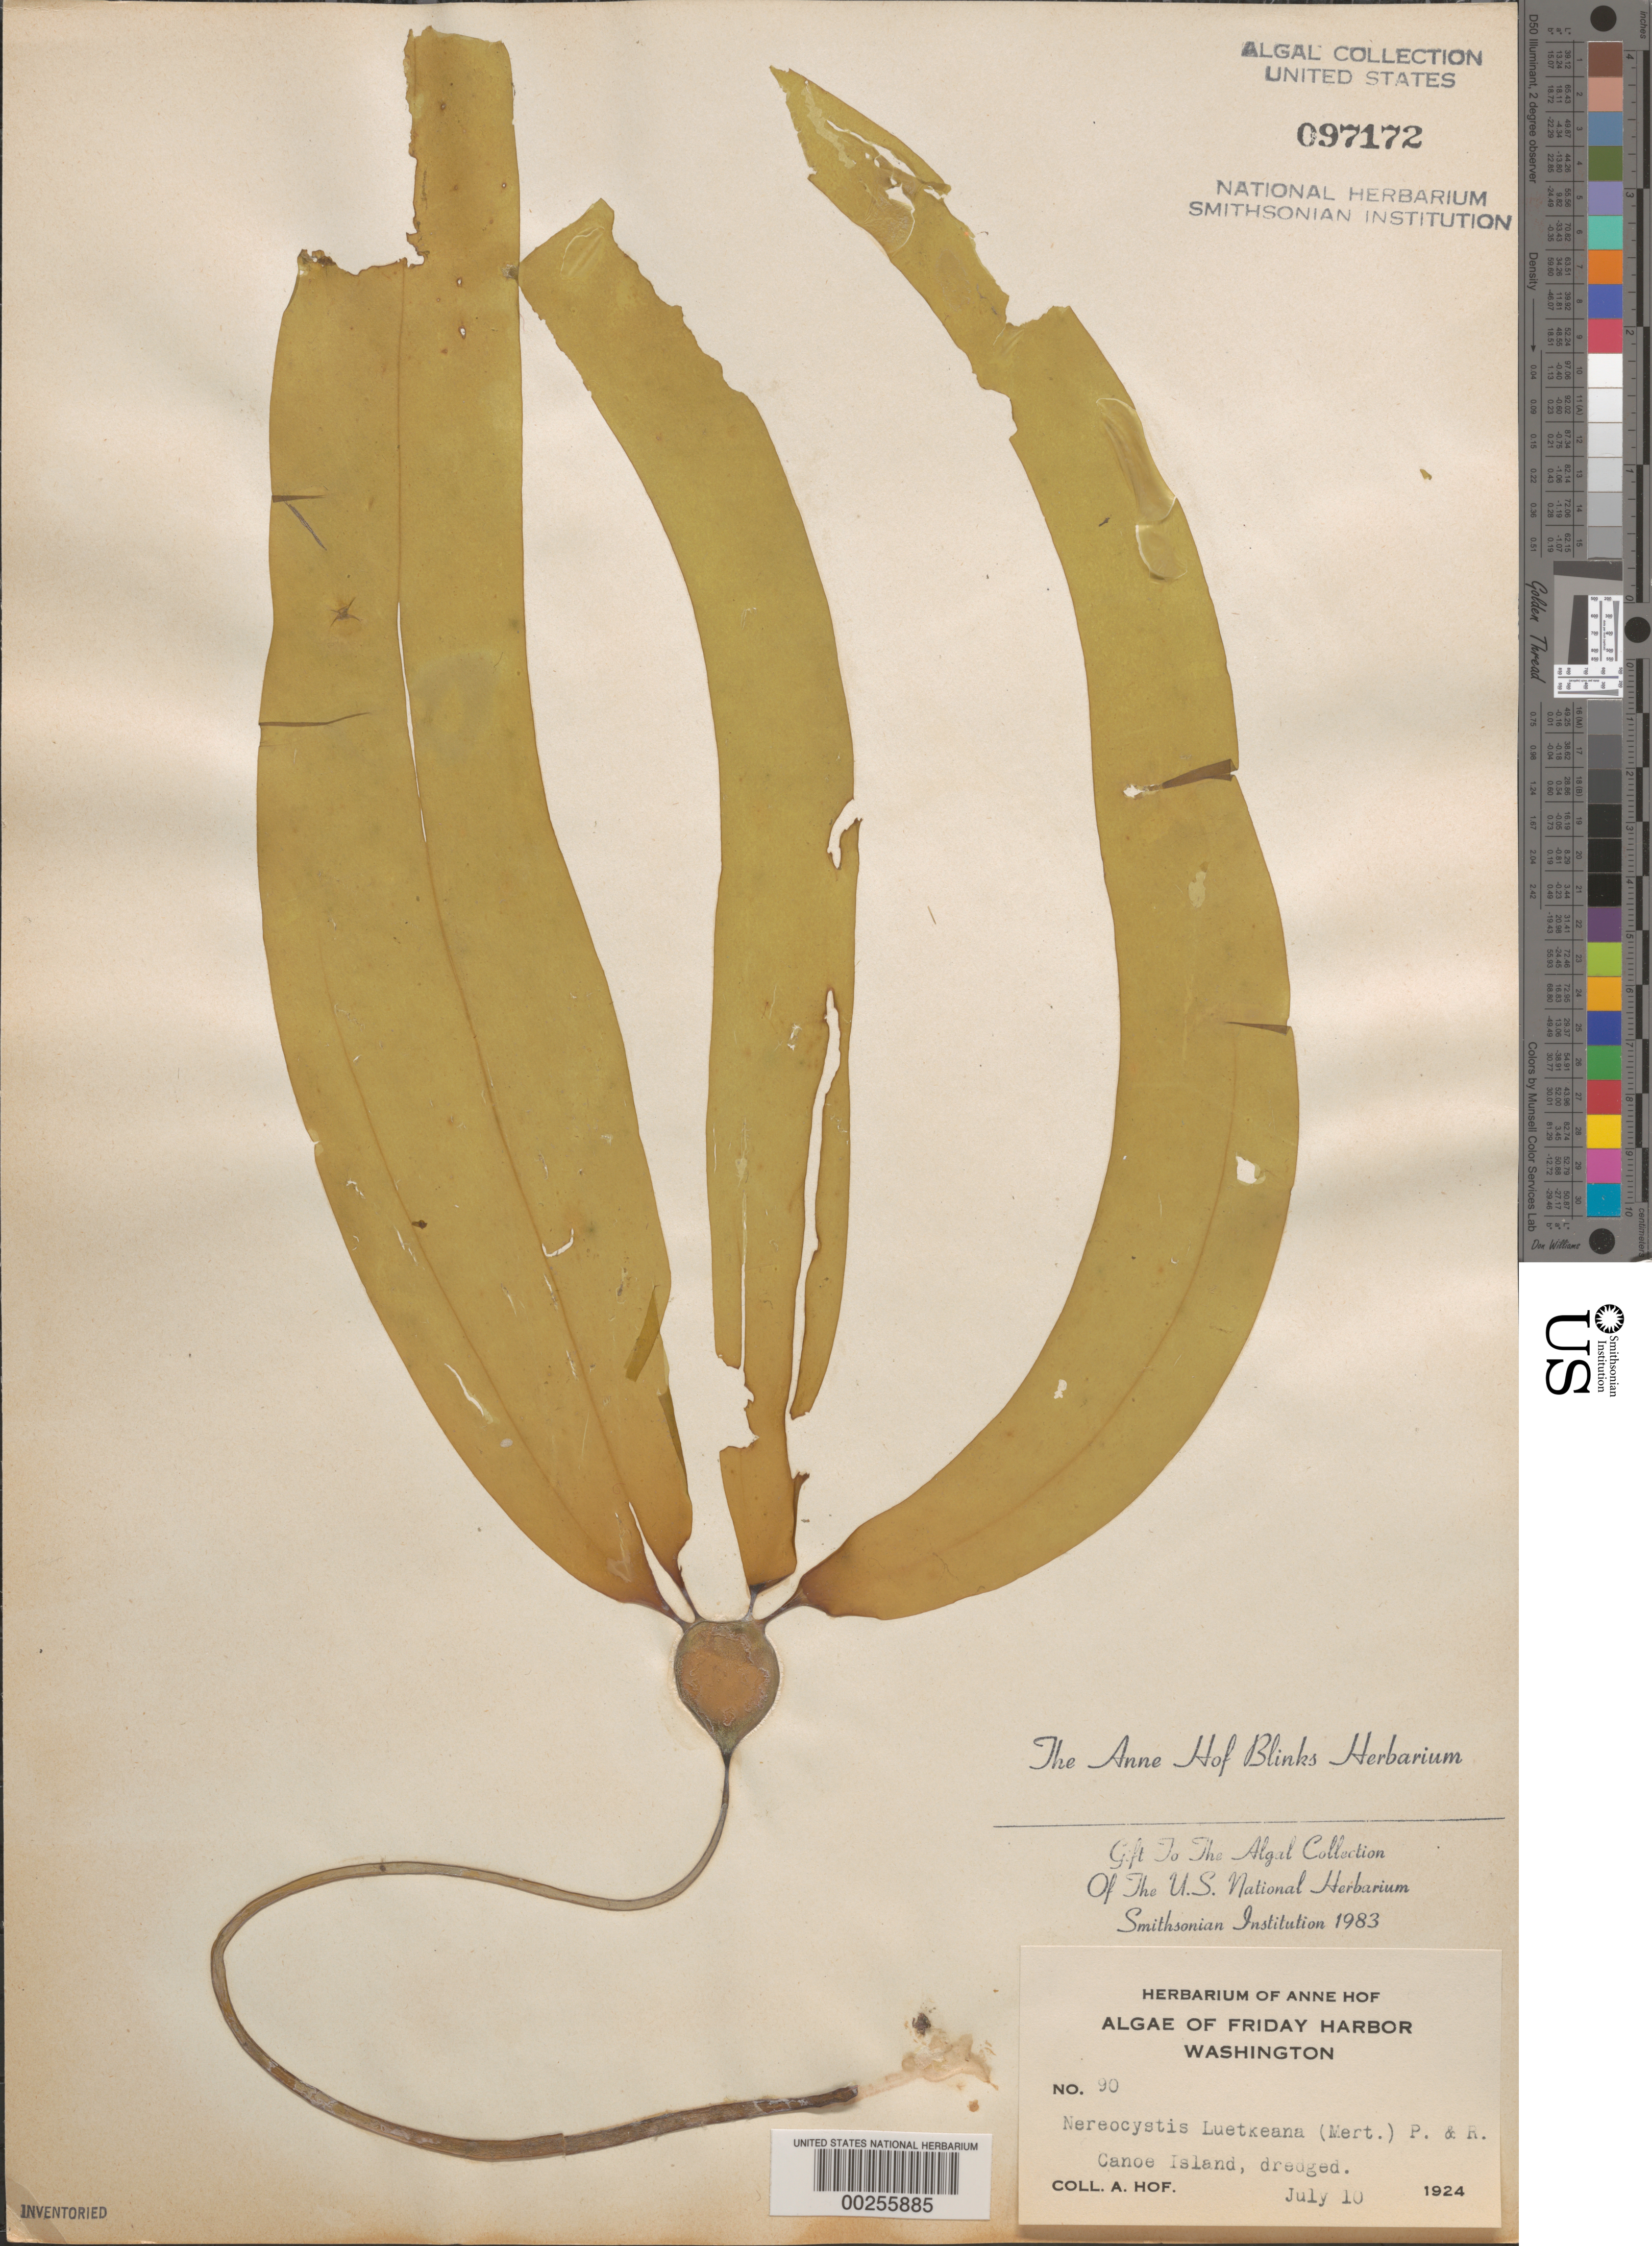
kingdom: Chromista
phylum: Ochrophyta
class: Phaeophyceae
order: Laminariales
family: Laminariaceae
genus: Nereocystis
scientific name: Nereocystis luetkeana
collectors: A. Blinks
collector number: AHB 90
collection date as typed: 10 Jul 1924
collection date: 1924-07-10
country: United States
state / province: Washington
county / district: San Juan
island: Canoe Island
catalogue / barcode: US 97172